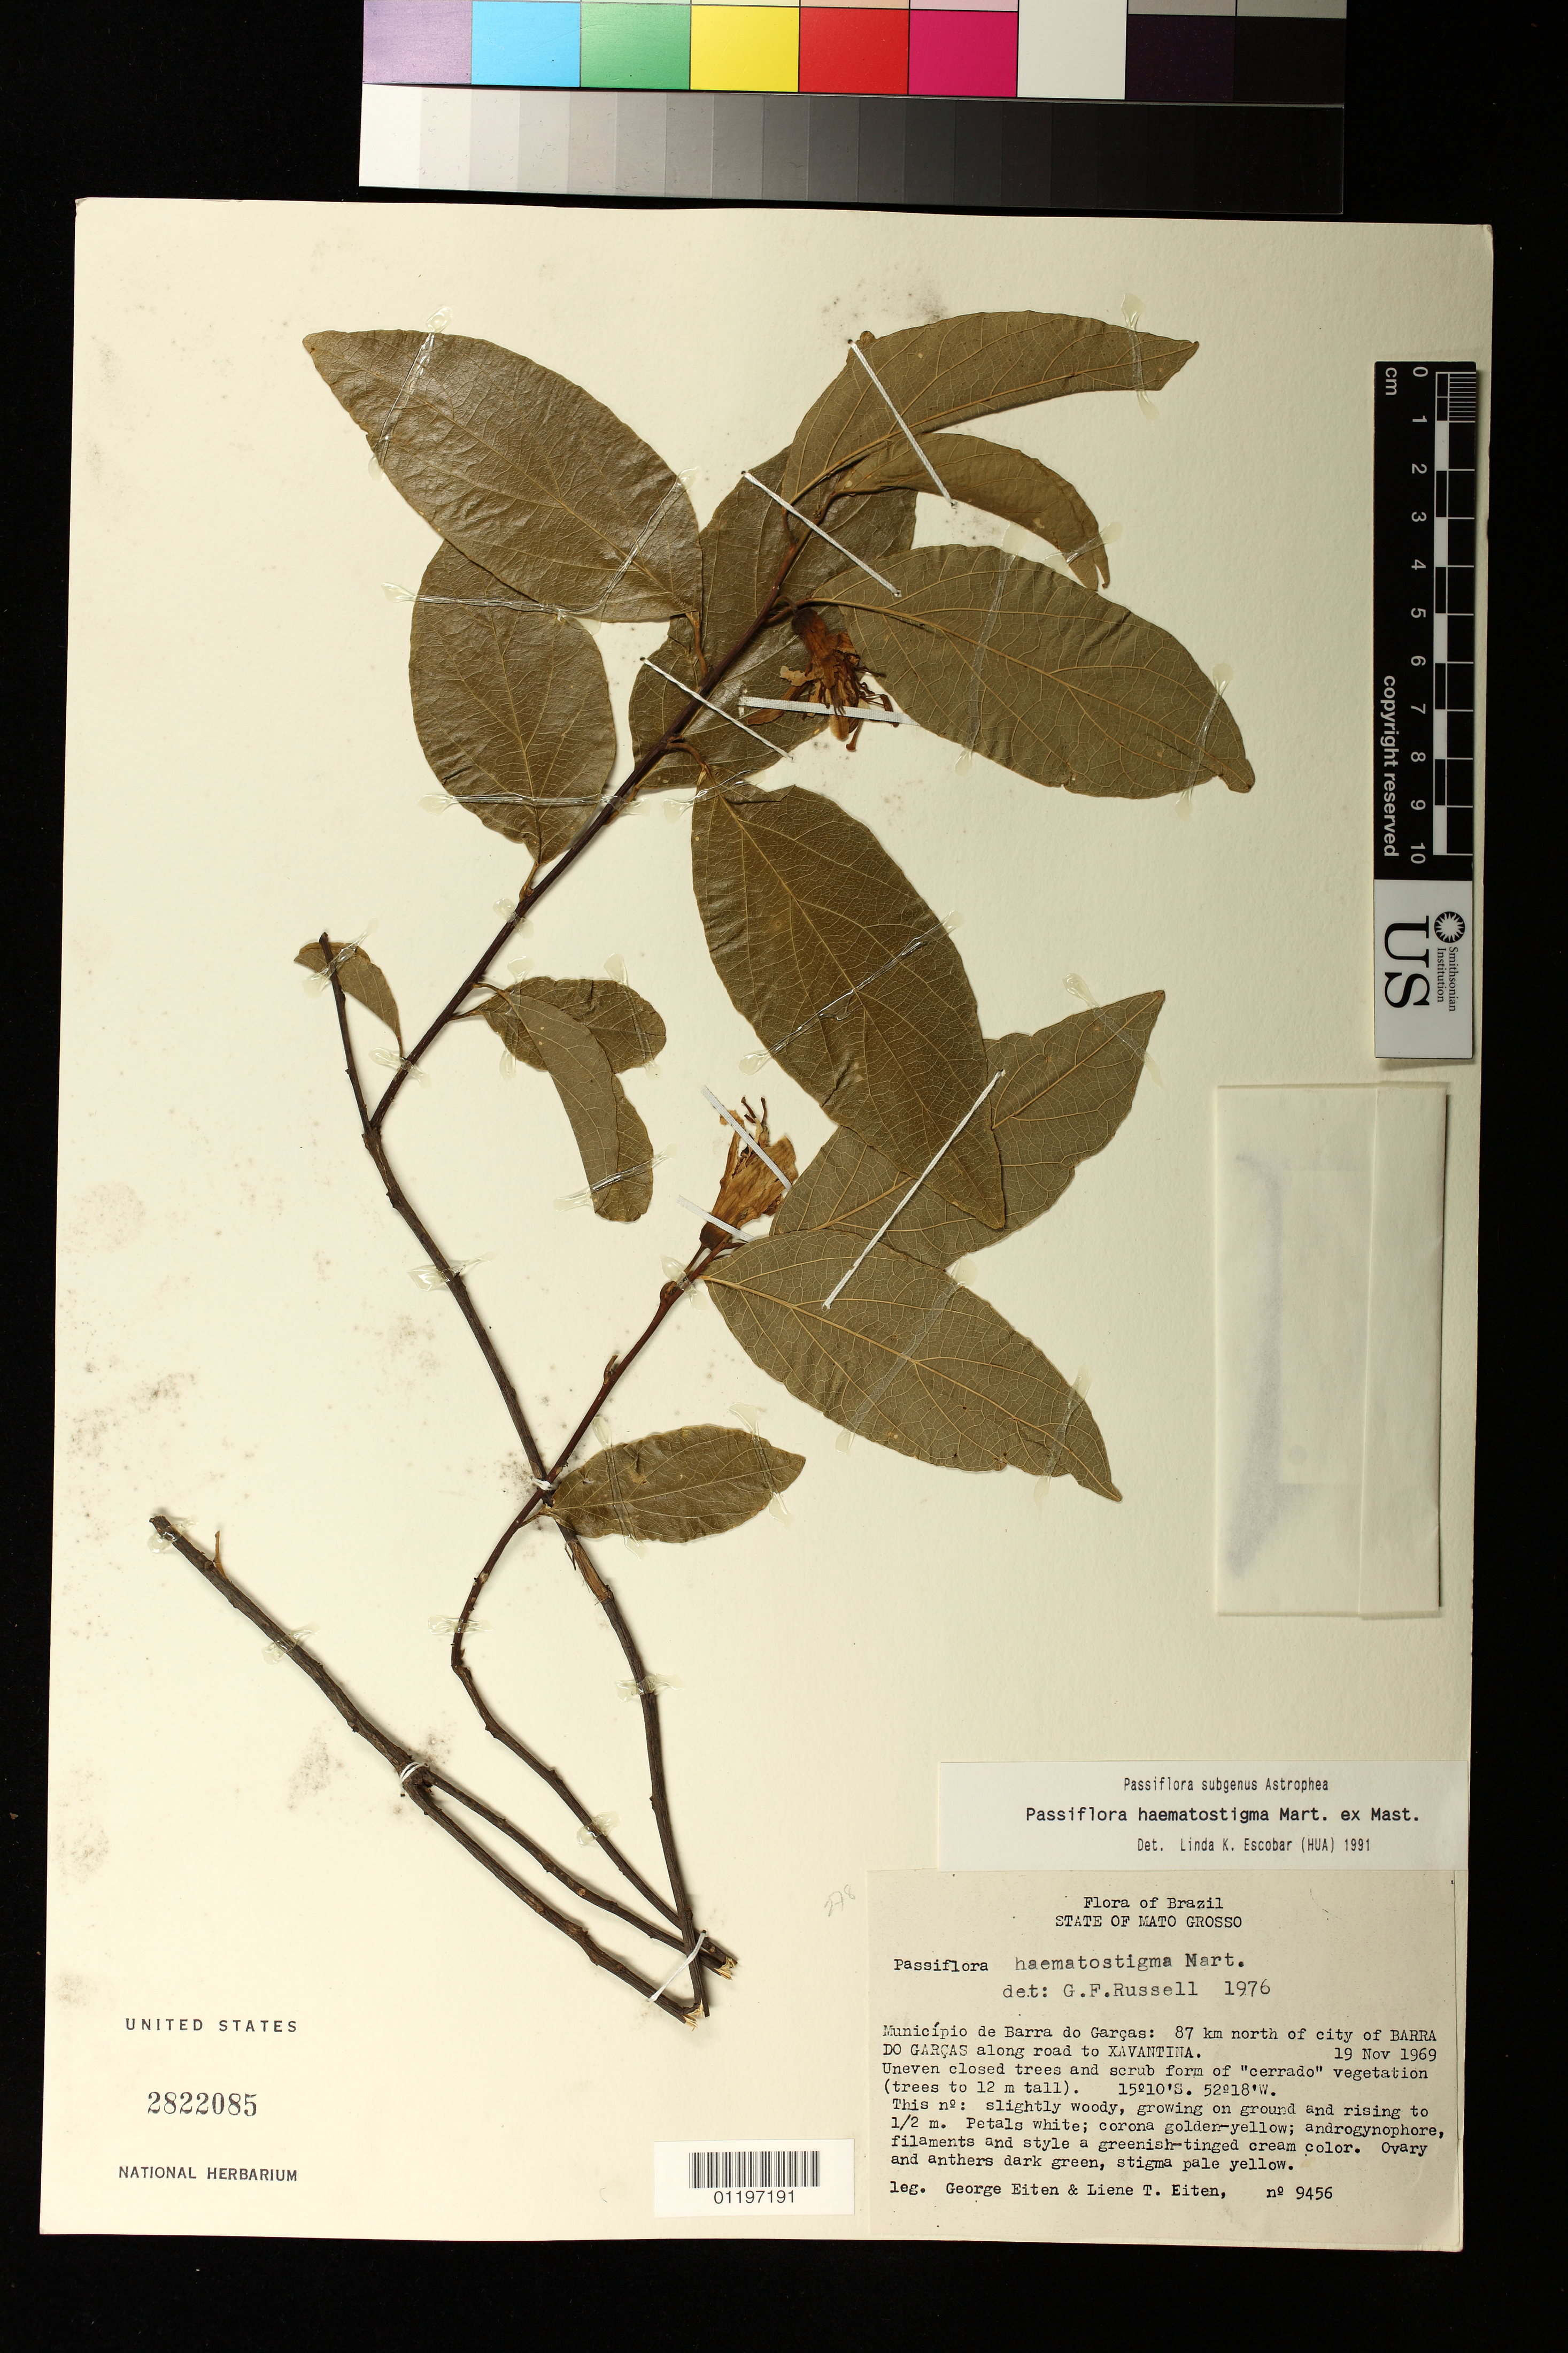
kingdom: Plantae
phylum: Tracheophyta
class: Magnoliopsida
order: Malpighiales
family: Passifloraceae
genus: Passiflora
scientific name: Passiflora haematostigma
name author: Mart. ex Mast.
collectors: G. Eiten & L. T. Eiten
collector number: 9456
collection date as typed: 19 Nov 1969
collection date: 1969-11-19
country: Brazil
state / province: Mato Grosso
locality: Município de Barra do Garça, 87 km north of city of Barra do Garça along road to Xavantina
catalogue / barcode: US 2822085